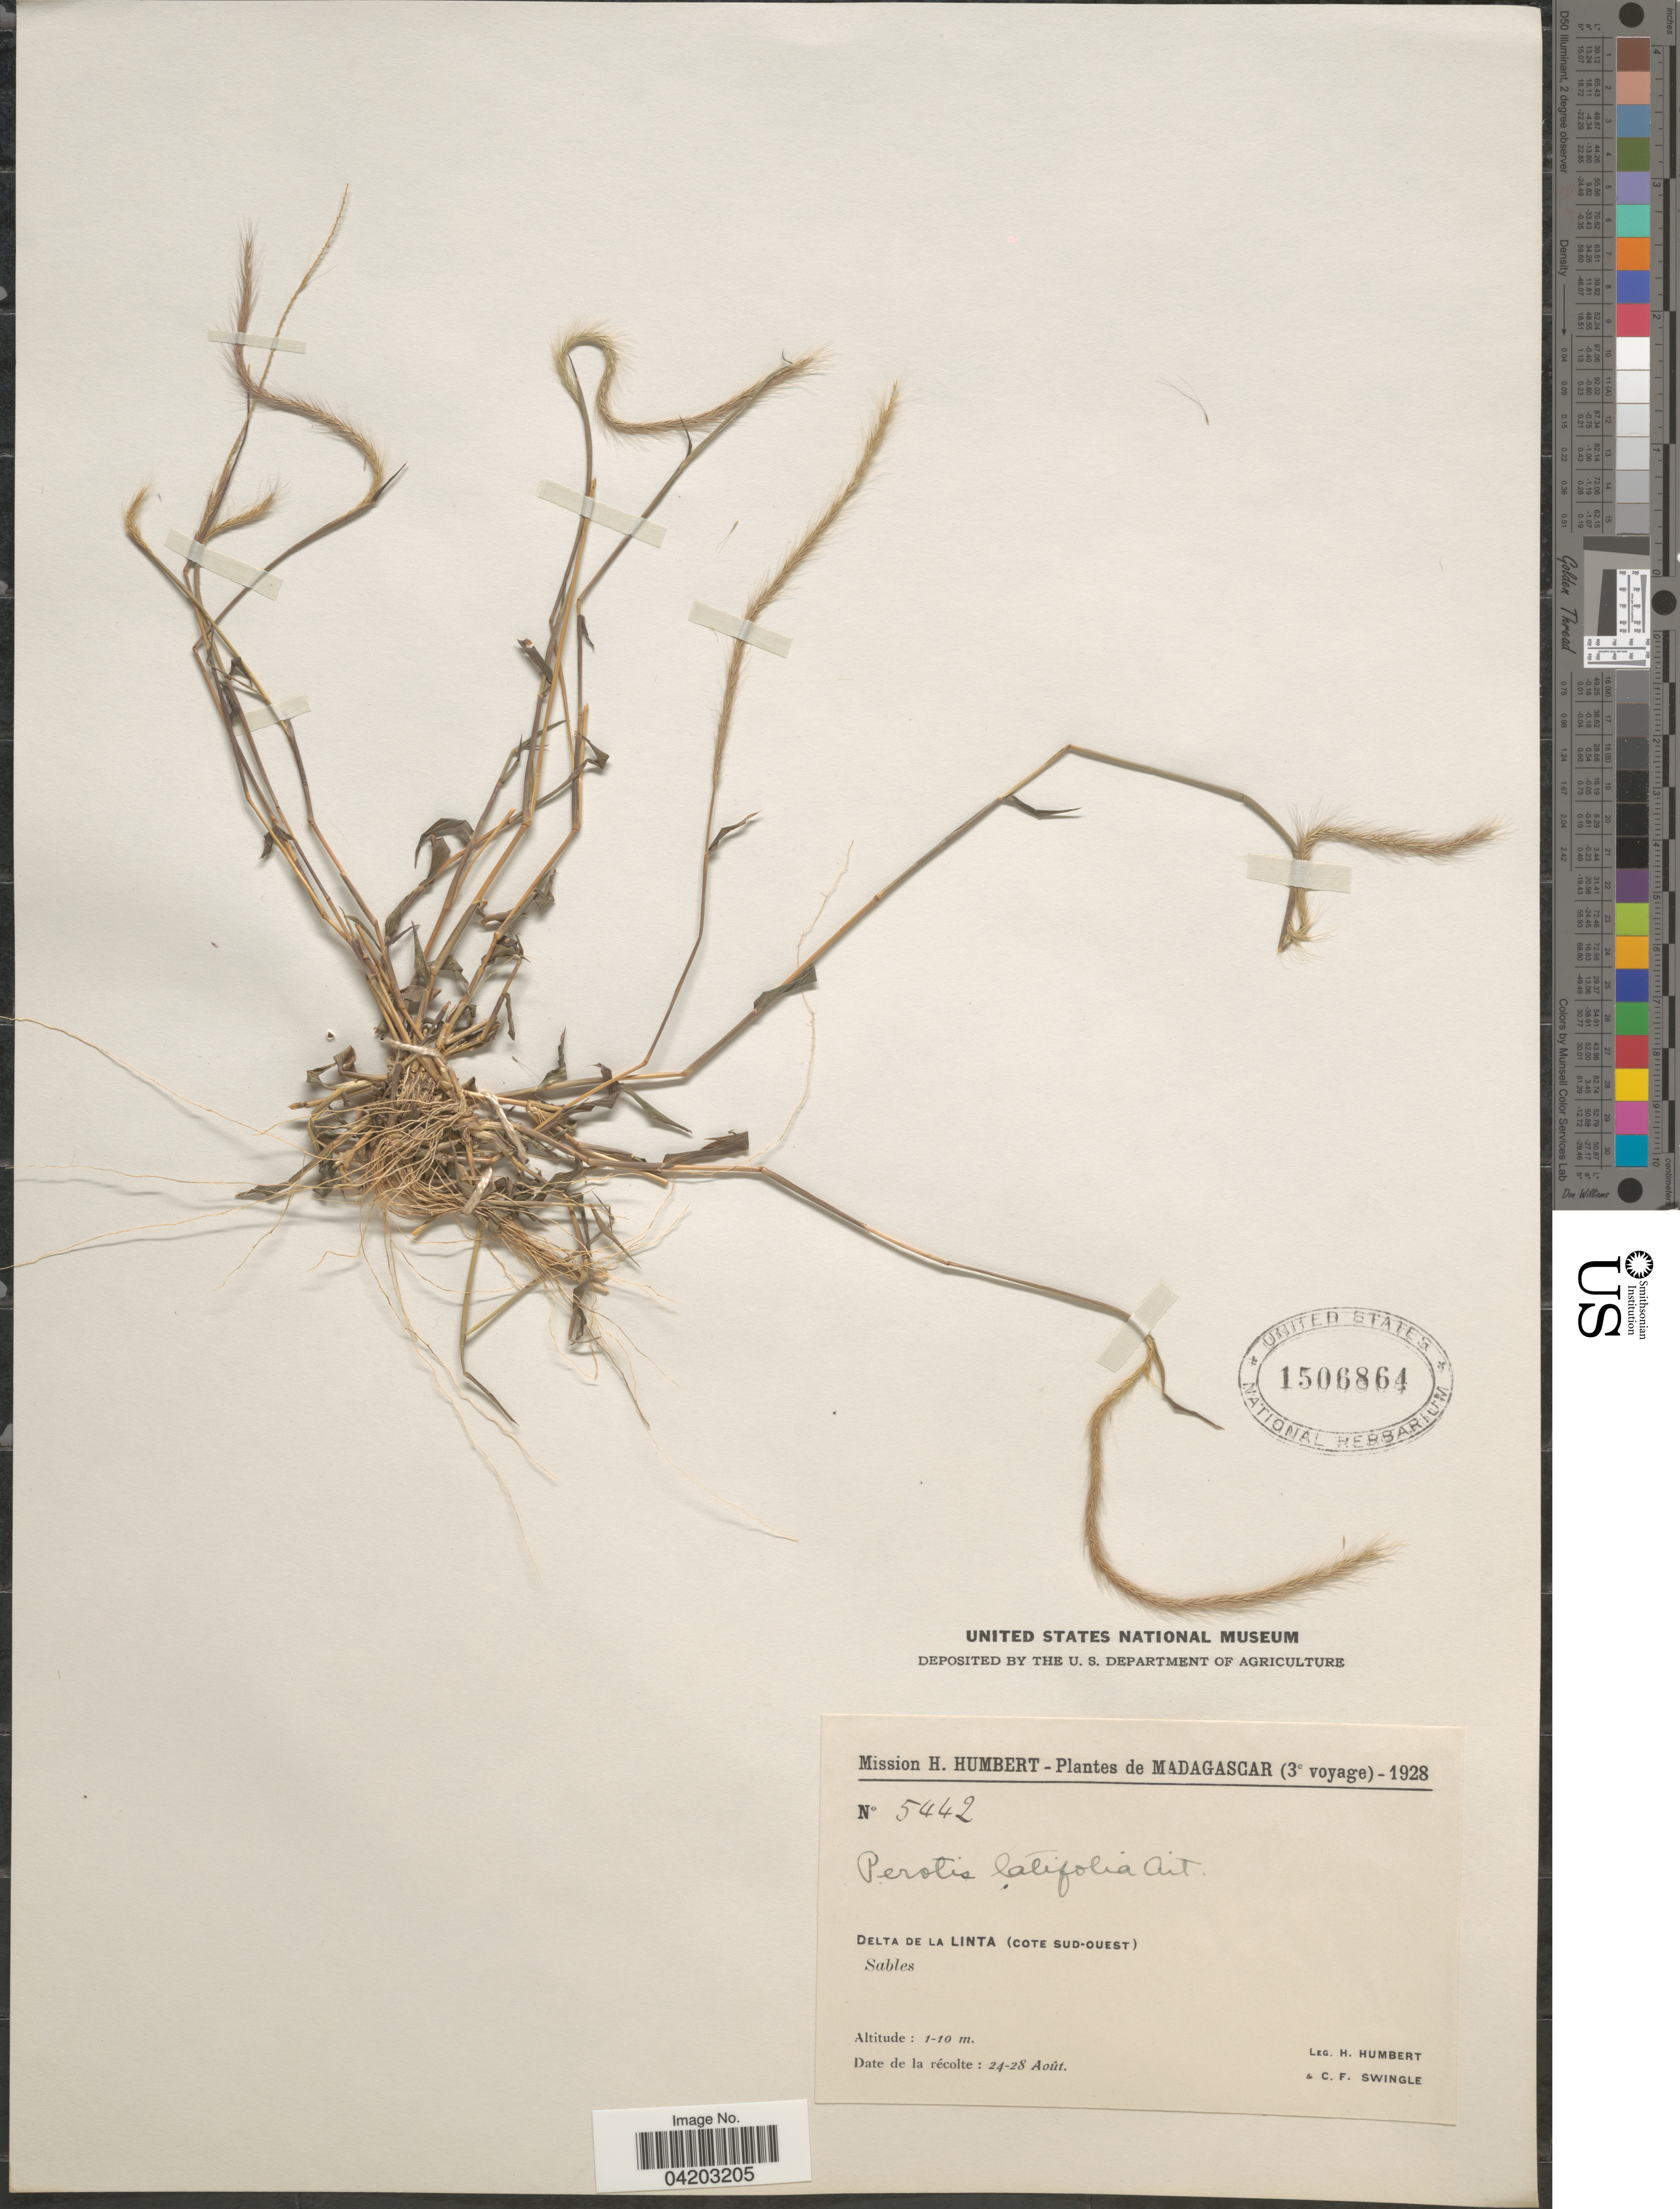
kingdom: Plantae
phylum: Tracheophyta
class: Liliopsida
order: Poales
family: Poaceae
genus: Perotis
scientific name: Perotis indica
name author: (L.) Kuntze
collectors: H. Humbert & C. Swingle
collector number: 5442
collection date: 1928-08-24/1928-08-28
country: Madagascar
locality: Mission H. Humbert - Plantes de Madagascar (3ᵉ voyage)-1928. Delta de la Linta (Cote Sud-Ouest).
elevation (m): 1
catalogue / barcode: US 1506864